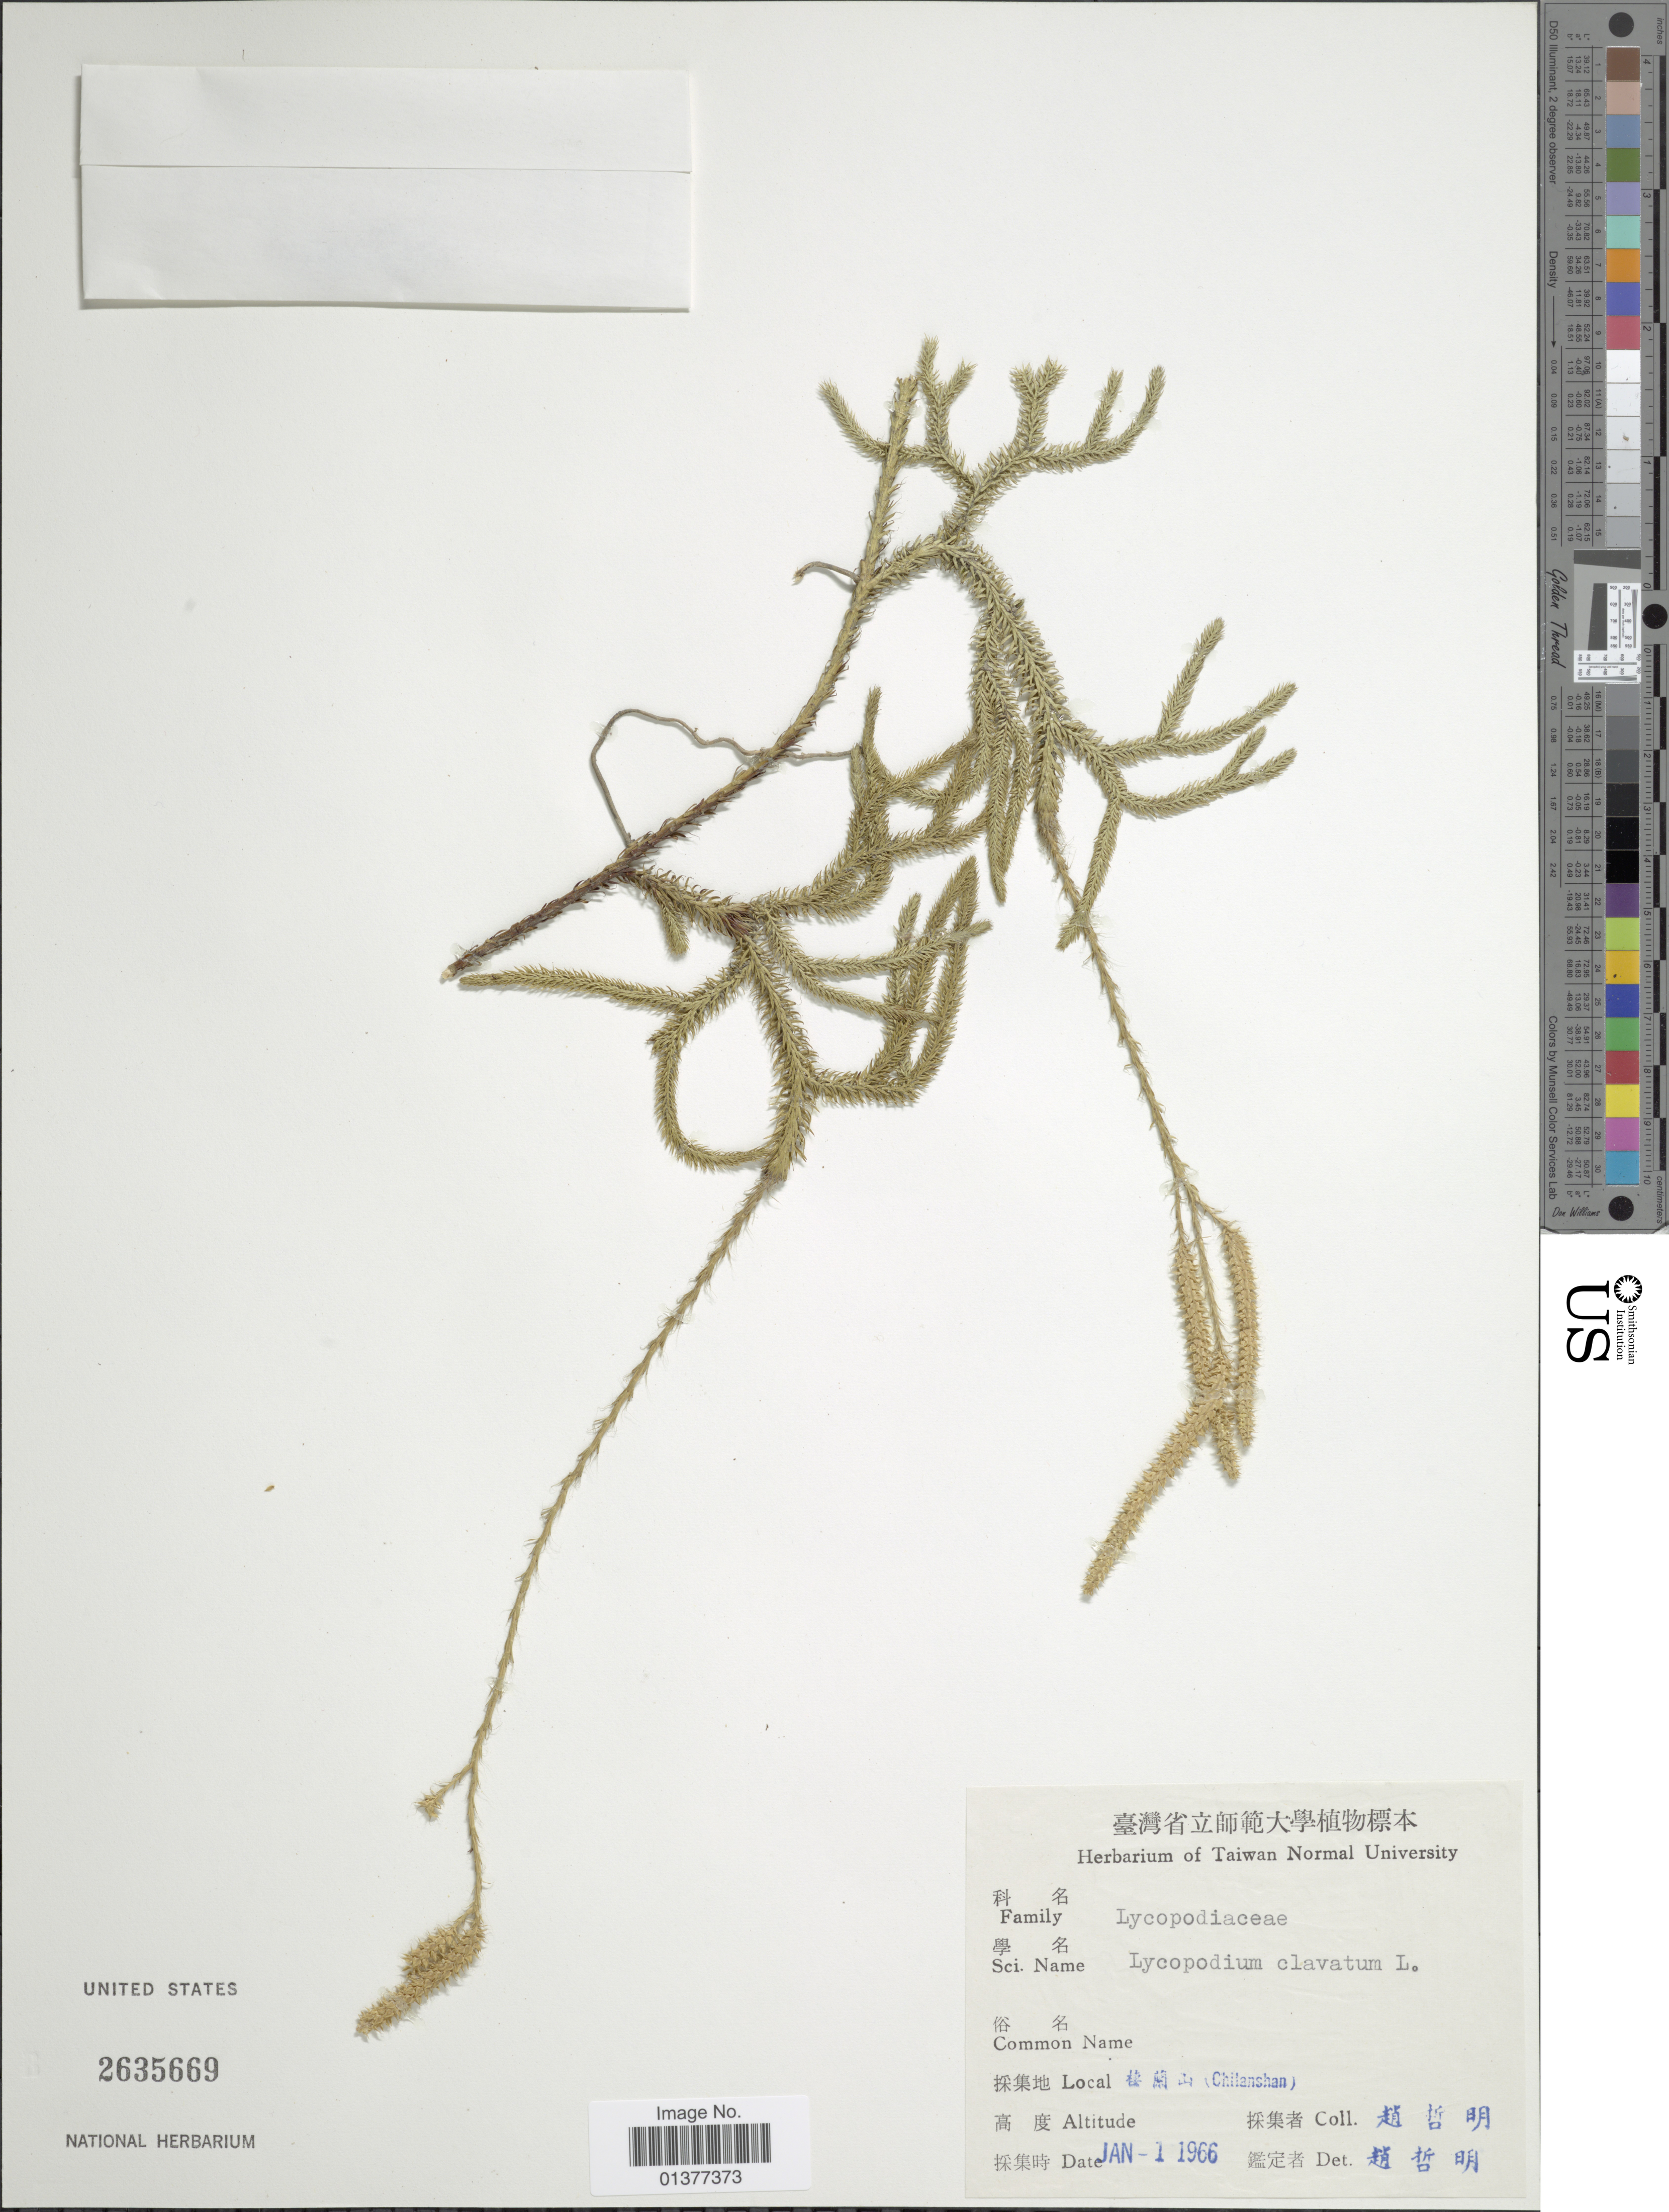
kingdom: Plantae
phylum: Tracheophyta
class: Lycopodiopsida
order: Lycopodiales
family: Lycopodiaceae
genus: Lycopodium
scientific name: Lycopodium clavatum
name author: L.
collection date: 1966-01-01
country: Taiwan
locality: Chilanshan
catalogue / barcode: US 2635669